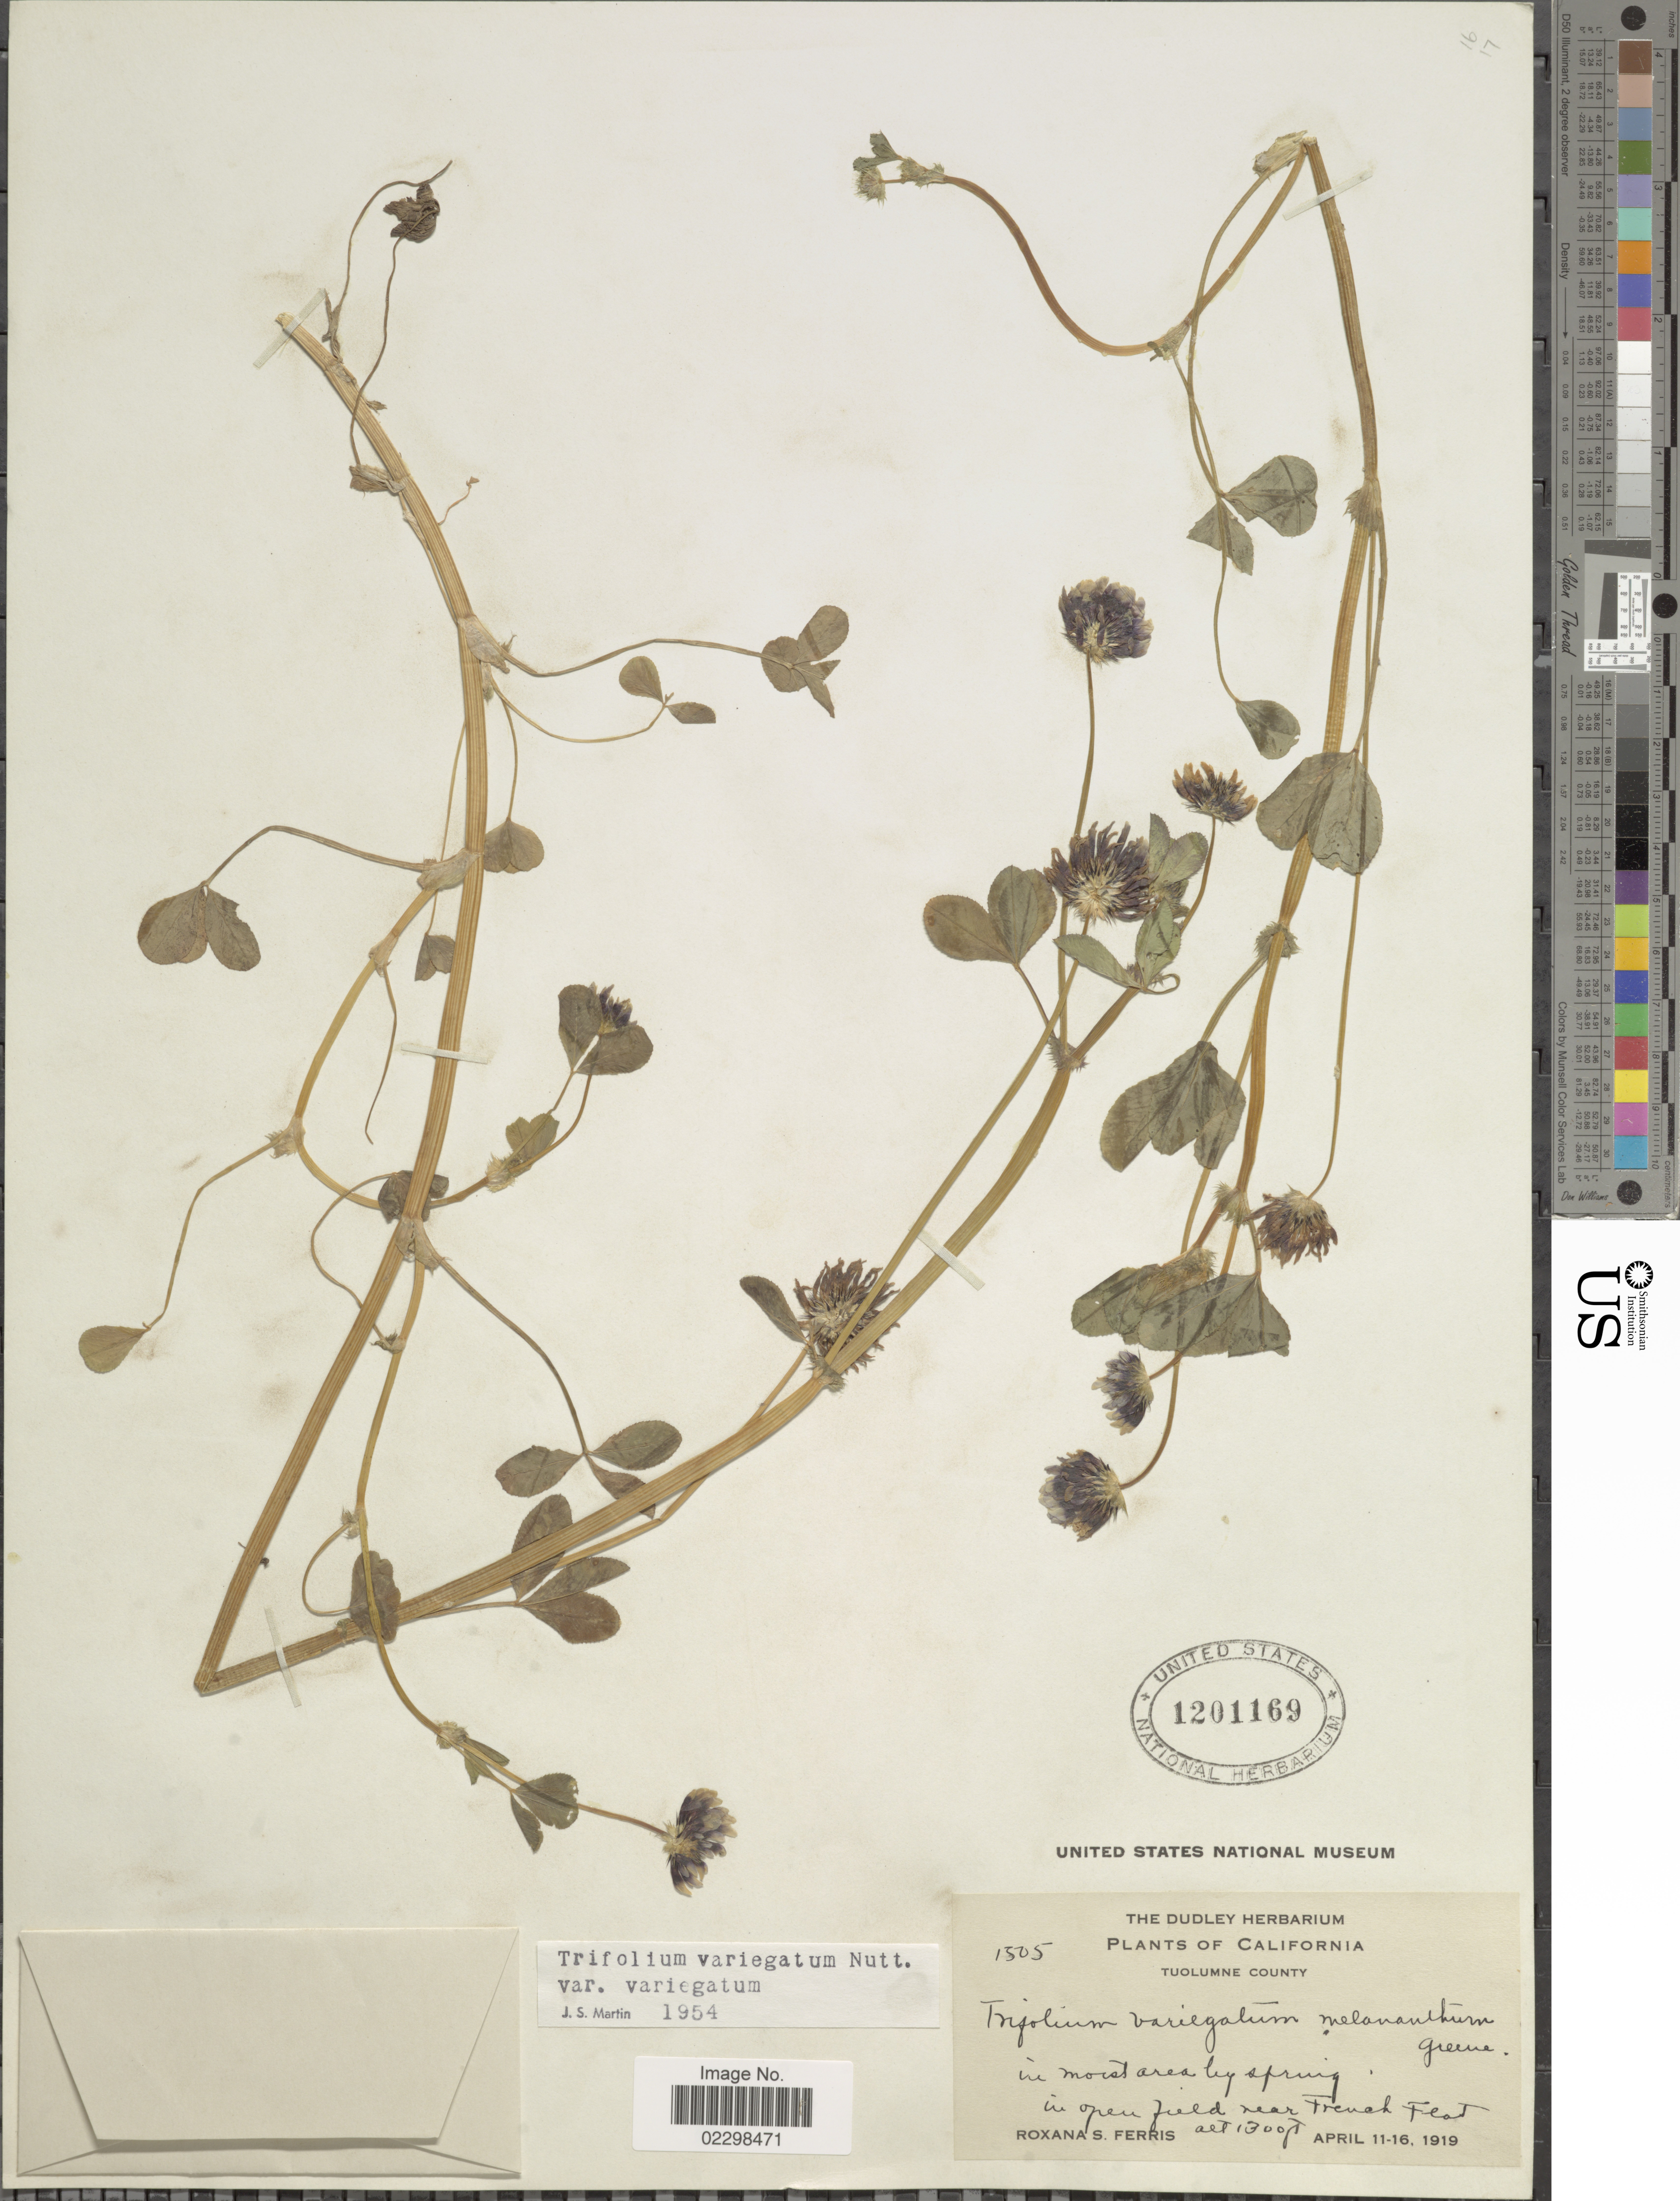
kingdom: Plantae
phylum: Tracheophyta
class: Magnoliopsida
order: Fabales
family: Fabaceae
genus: Trifolium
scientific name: Trifolium variegatum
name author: Nutt.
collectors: R. S. Ferris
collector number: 1505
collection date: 1919-04-11/1919-04-16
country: United States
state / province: California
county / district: Tuolumne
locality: Tuolumne County, near French Flat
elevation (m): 396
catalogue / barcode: US 1201169